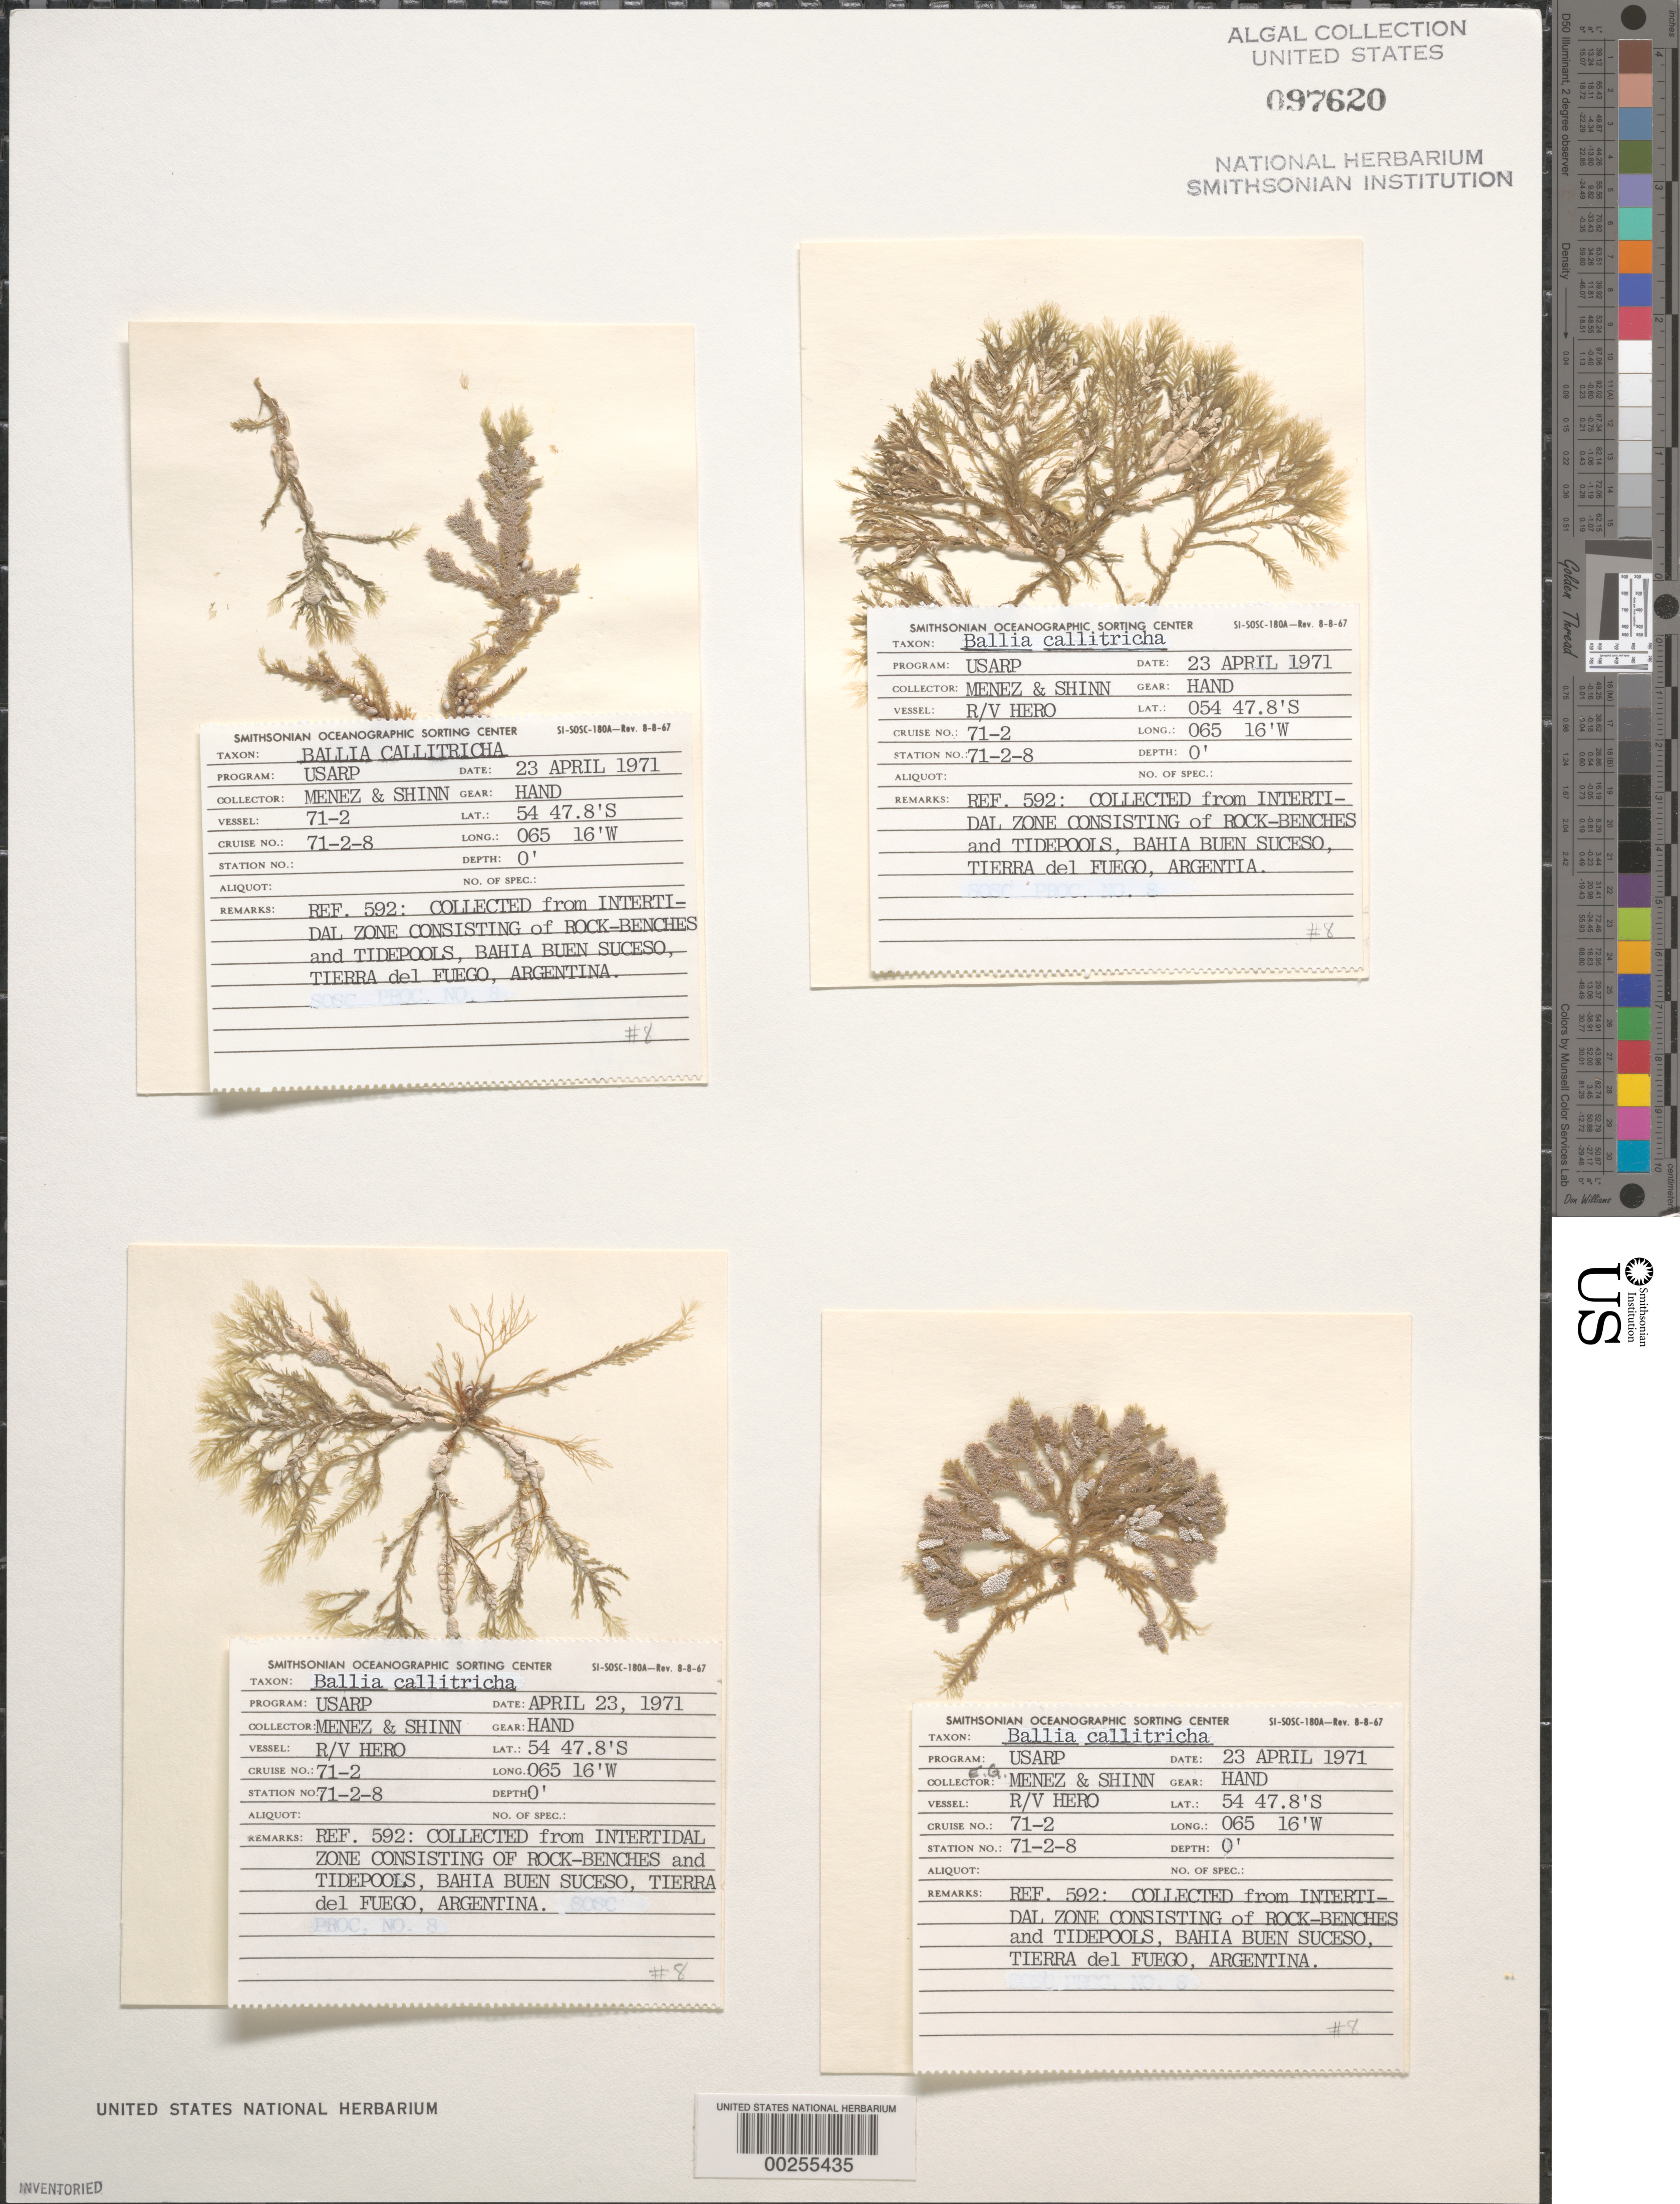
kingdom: Plantae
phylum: Rhodophyta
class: Florideophyceae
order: Balliales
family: Balliaceae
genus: Ballia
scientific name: Ballia callitricha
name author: (C. Agardh) Kützing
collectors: SOSC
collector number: Station 71-2-8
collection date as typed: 23 Apr 1971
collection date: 1971-04-23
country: Argentina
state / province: Tierra del Fuego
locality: Bahia Buen Suceso, Tierra del Fuego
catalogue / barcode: US 97620